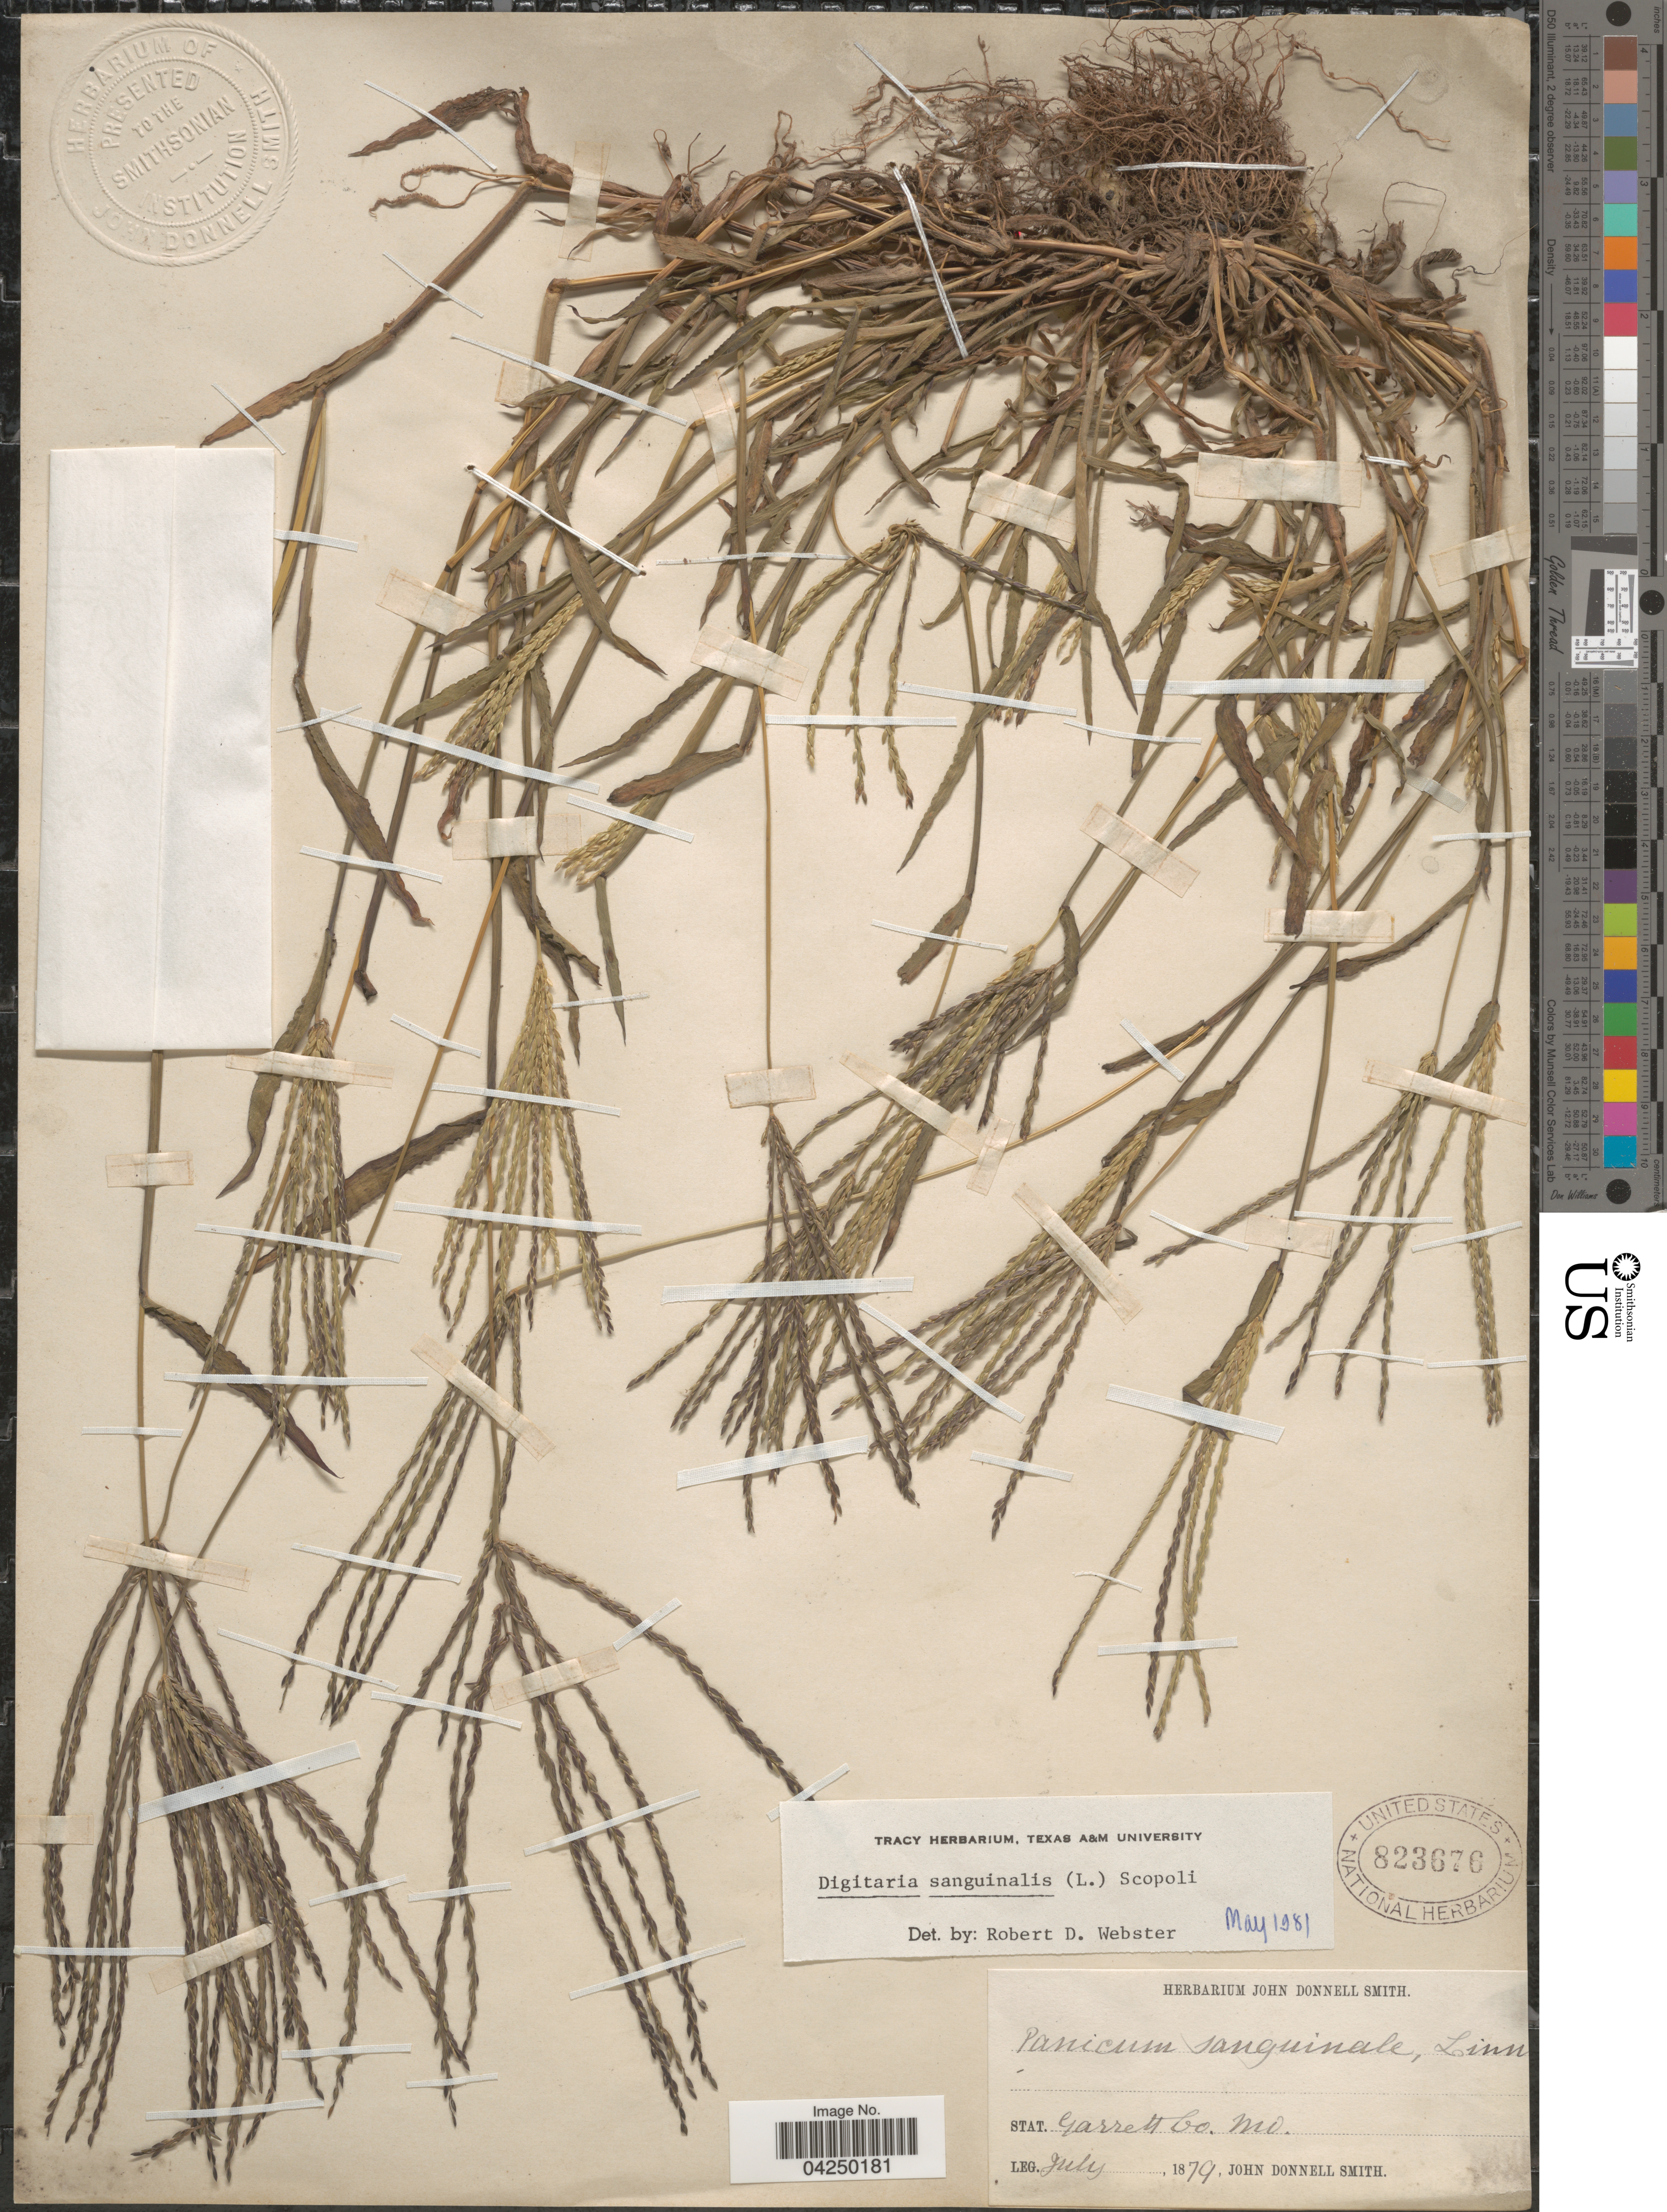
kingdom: Plantae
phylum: Tracheophyta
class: Liliopsida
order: Poales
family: Poaceae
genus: Digitaria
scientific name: Digitaria sanguinalis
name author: (L.) Scop.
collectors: J. Donnell Smith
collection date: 1879-07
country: United States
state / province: Maryland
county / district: Garrett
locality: Garrett Co.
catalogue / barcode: US 823676